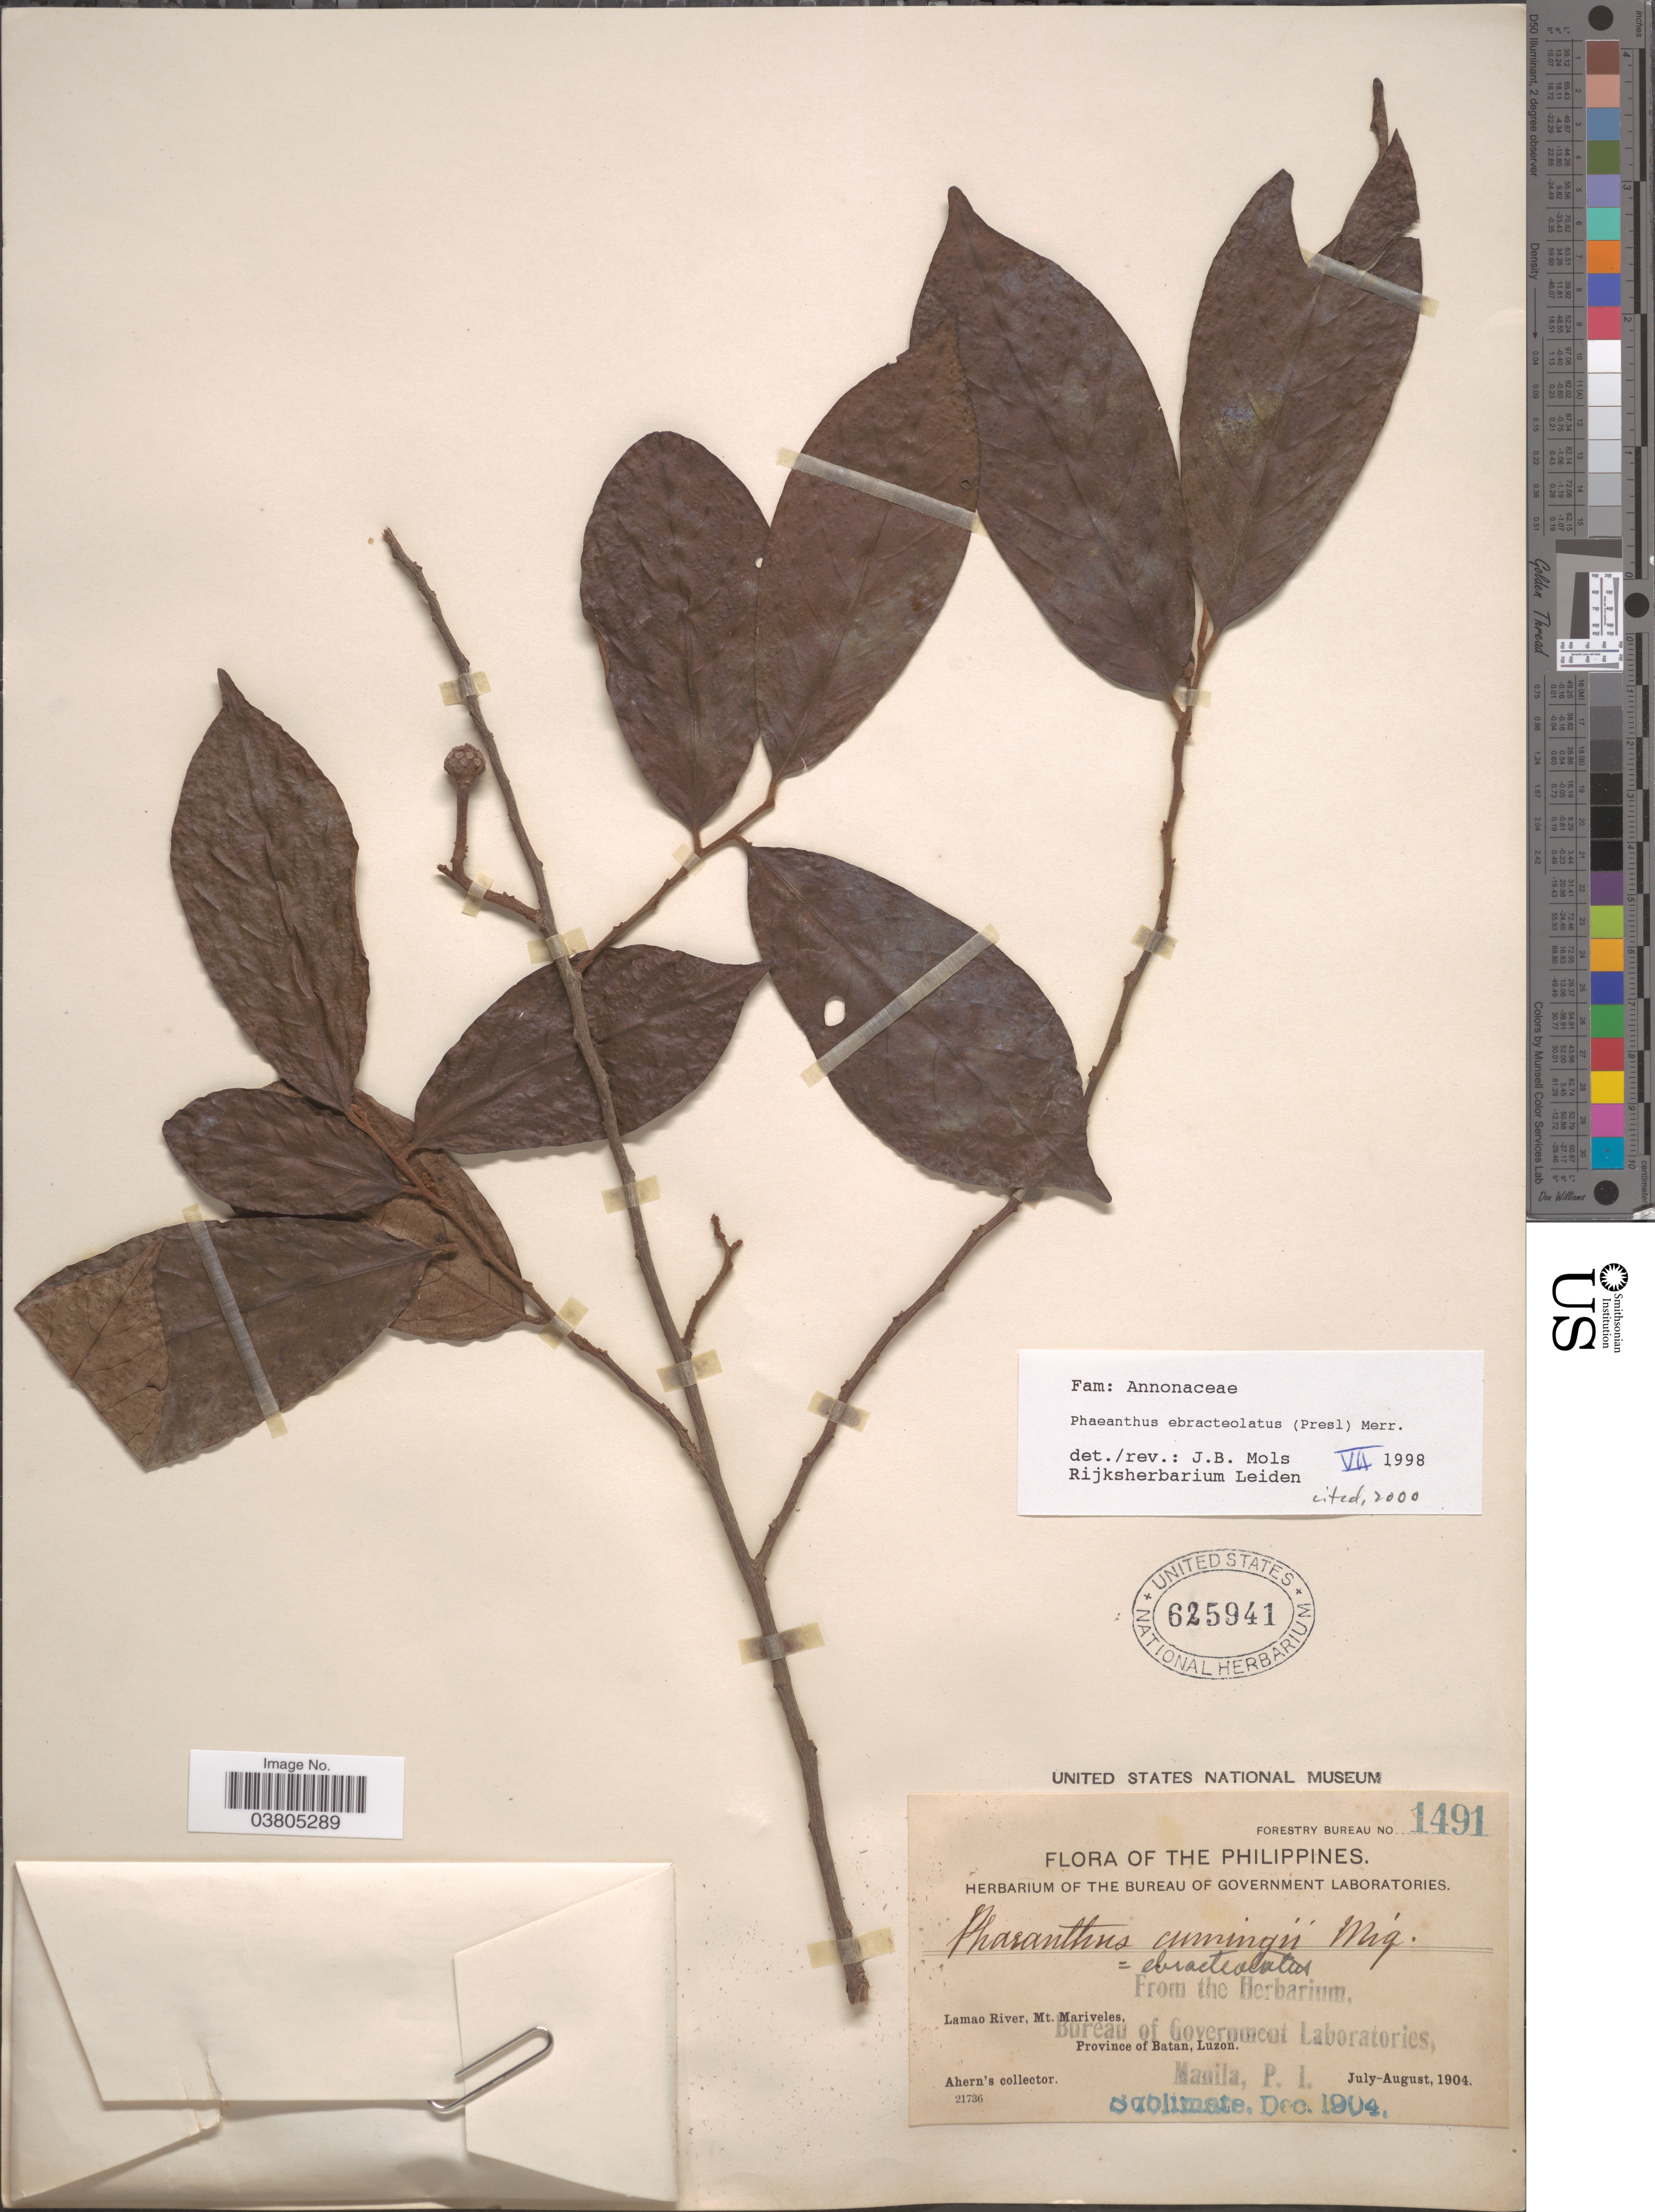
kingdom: Plantae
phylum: Tracheophyta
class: Magnoliopsida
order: Magnoliales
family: Annonaceae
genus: Phaeanthus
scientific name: Phaeanthus ebracteolatus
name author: (C. Presl) Merr.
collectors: Ahern's collector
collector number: Forestry Bureau 1491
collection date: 1904-07/1904-08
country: Philippines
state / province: Cagayan Valley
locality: Lamao River, Mt. Mariveles. Province of Batan, Luzon.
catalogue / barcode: US 625941